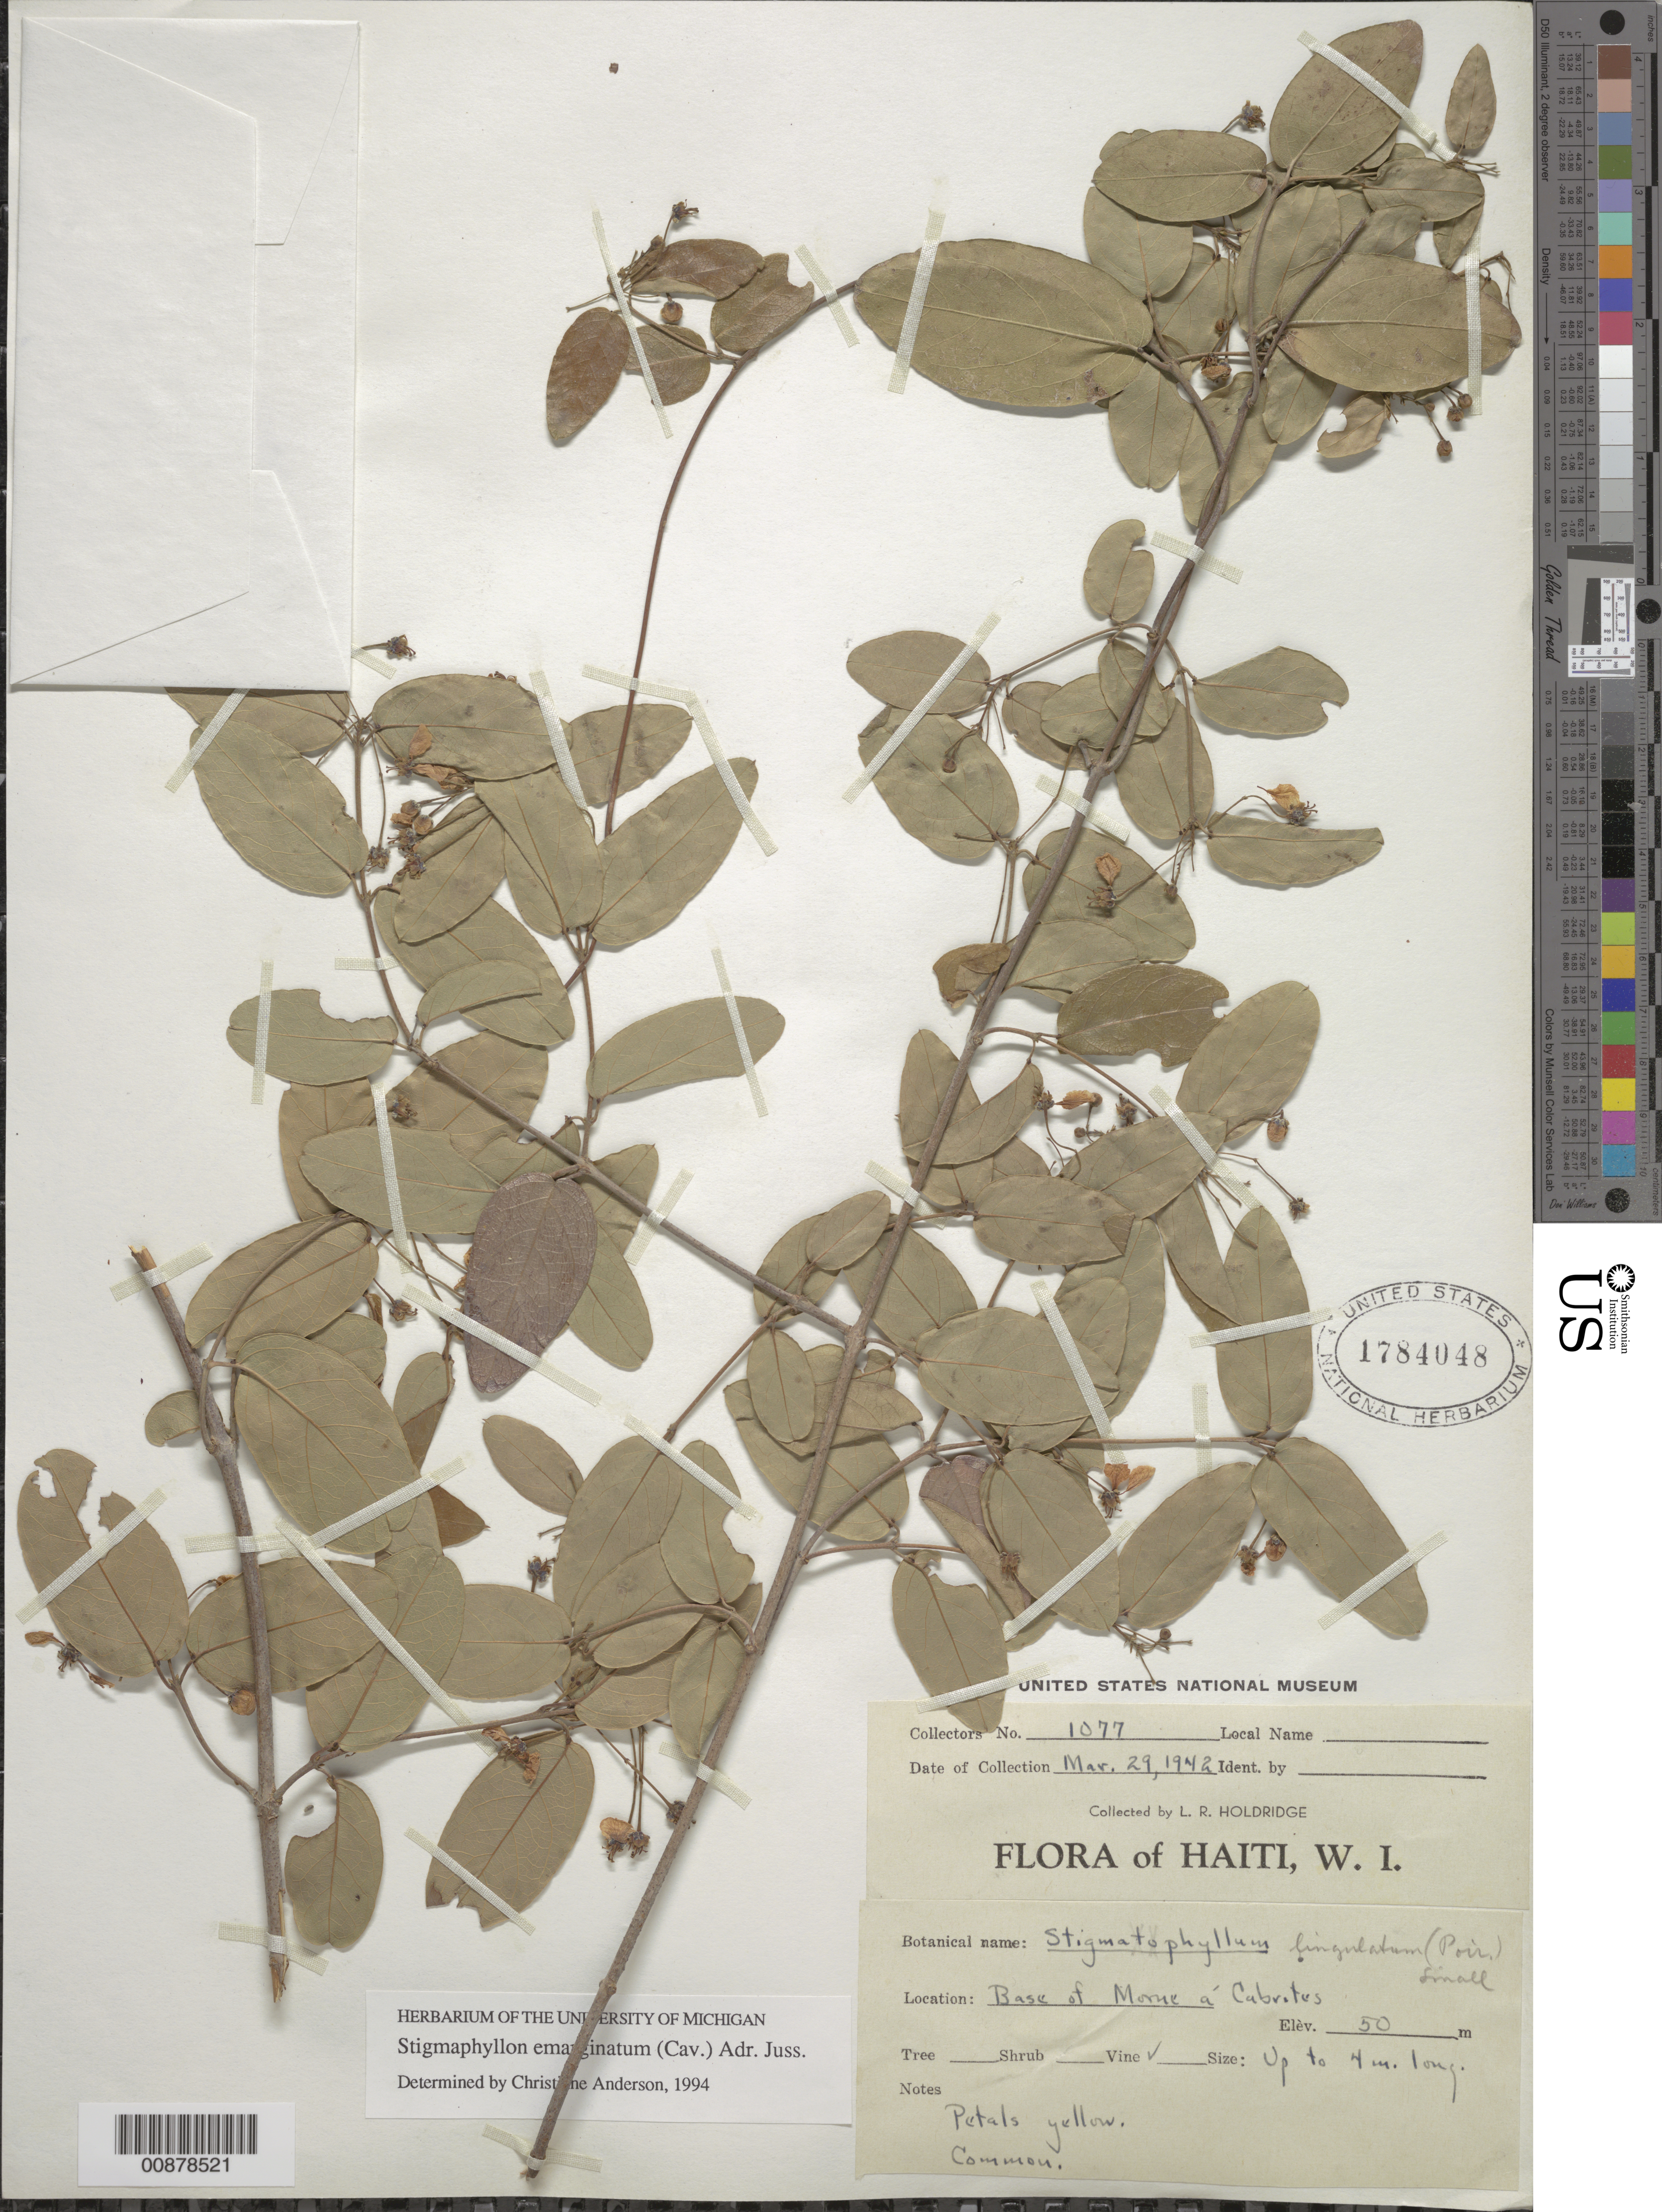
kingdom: Plantae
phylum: Tracheophyta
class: Magnoliopsida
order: Malpighiales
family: Malpighiaceae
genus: Stigmaphyllon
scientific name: Stigmaphyllon emarginatum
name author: (Cav.) A. Juss.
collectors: L. Holdridge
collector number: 1077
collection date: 1942-03-29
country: Haiti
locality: Base of Morne á Cabrites [interpreted].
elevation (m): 50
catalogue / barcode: US 1784048